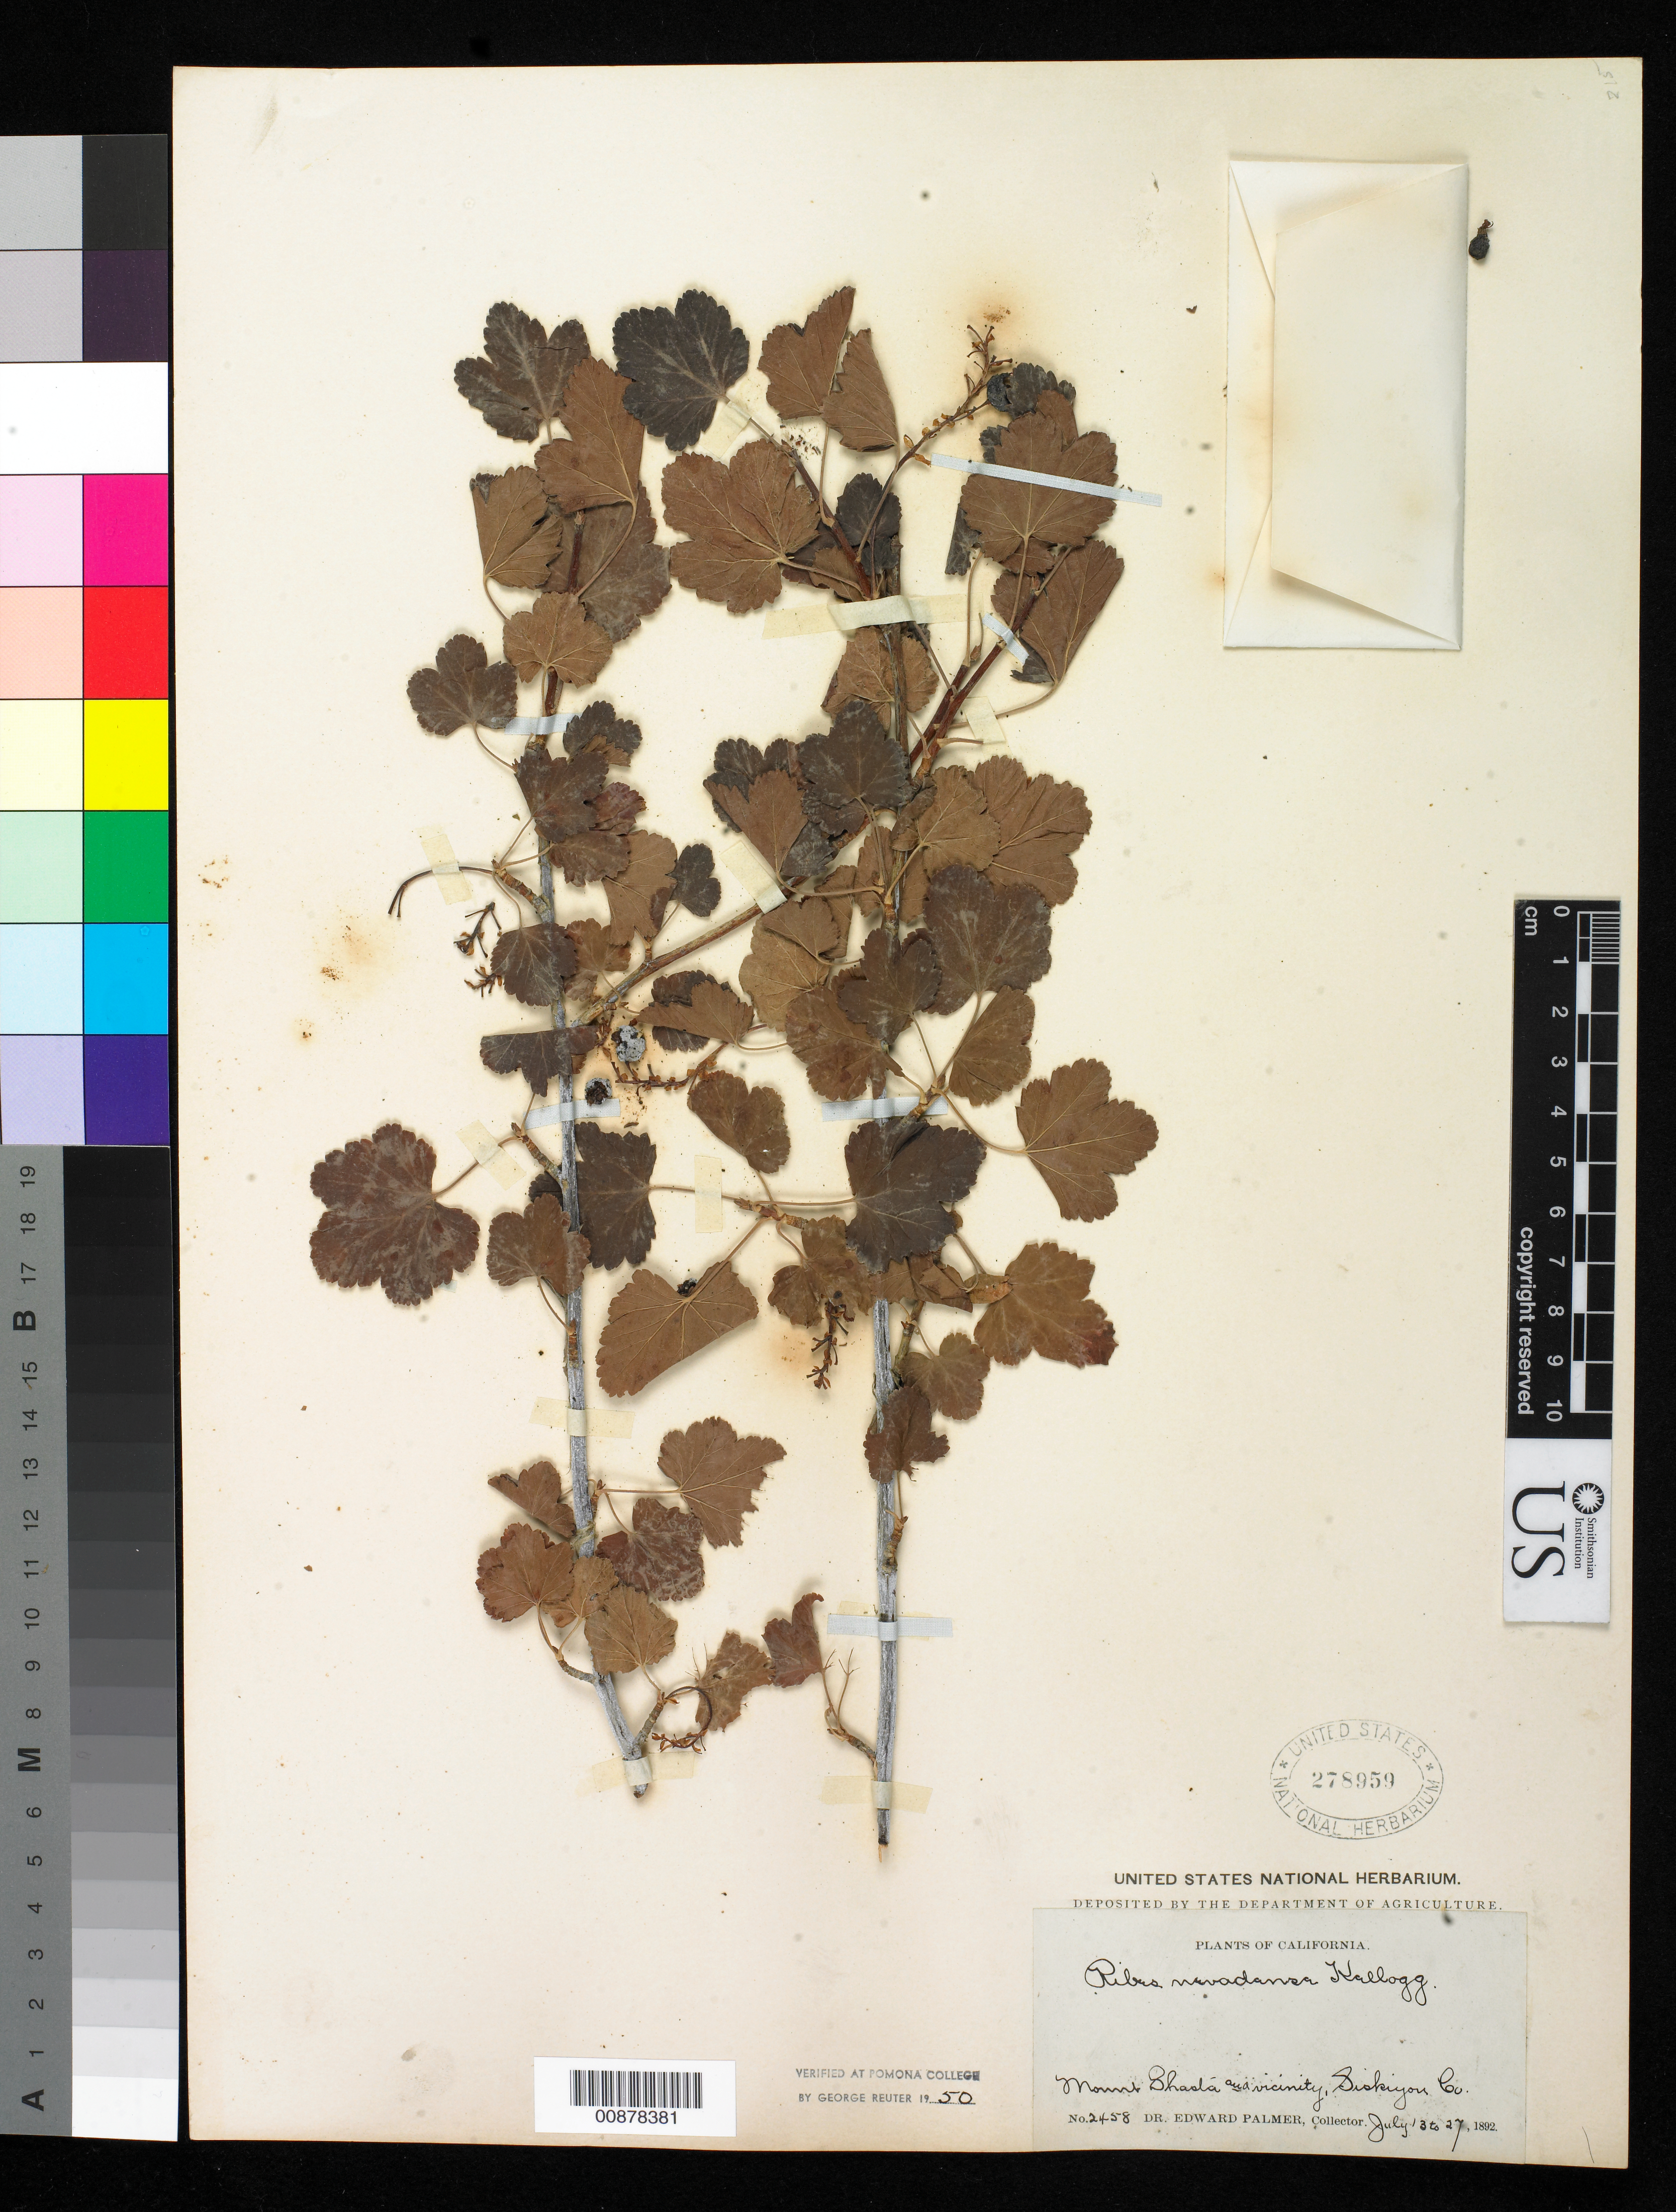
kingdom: Plantae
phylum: Tracheophyta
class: Magnoliopsida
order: Saxifragales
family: Grossulariaceae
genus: Ribes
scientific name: Ribes nevadense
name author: Kellogg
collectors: E. Palmer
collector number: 2458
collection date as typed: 13 Jul 1892 to 27 Jul 1892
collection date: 1892-07-13/1892-07-27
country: United States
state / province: California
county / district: Siskiyou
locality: Mount Shasta and vicinity, Siskiyou County, California.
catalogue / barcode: US 278959